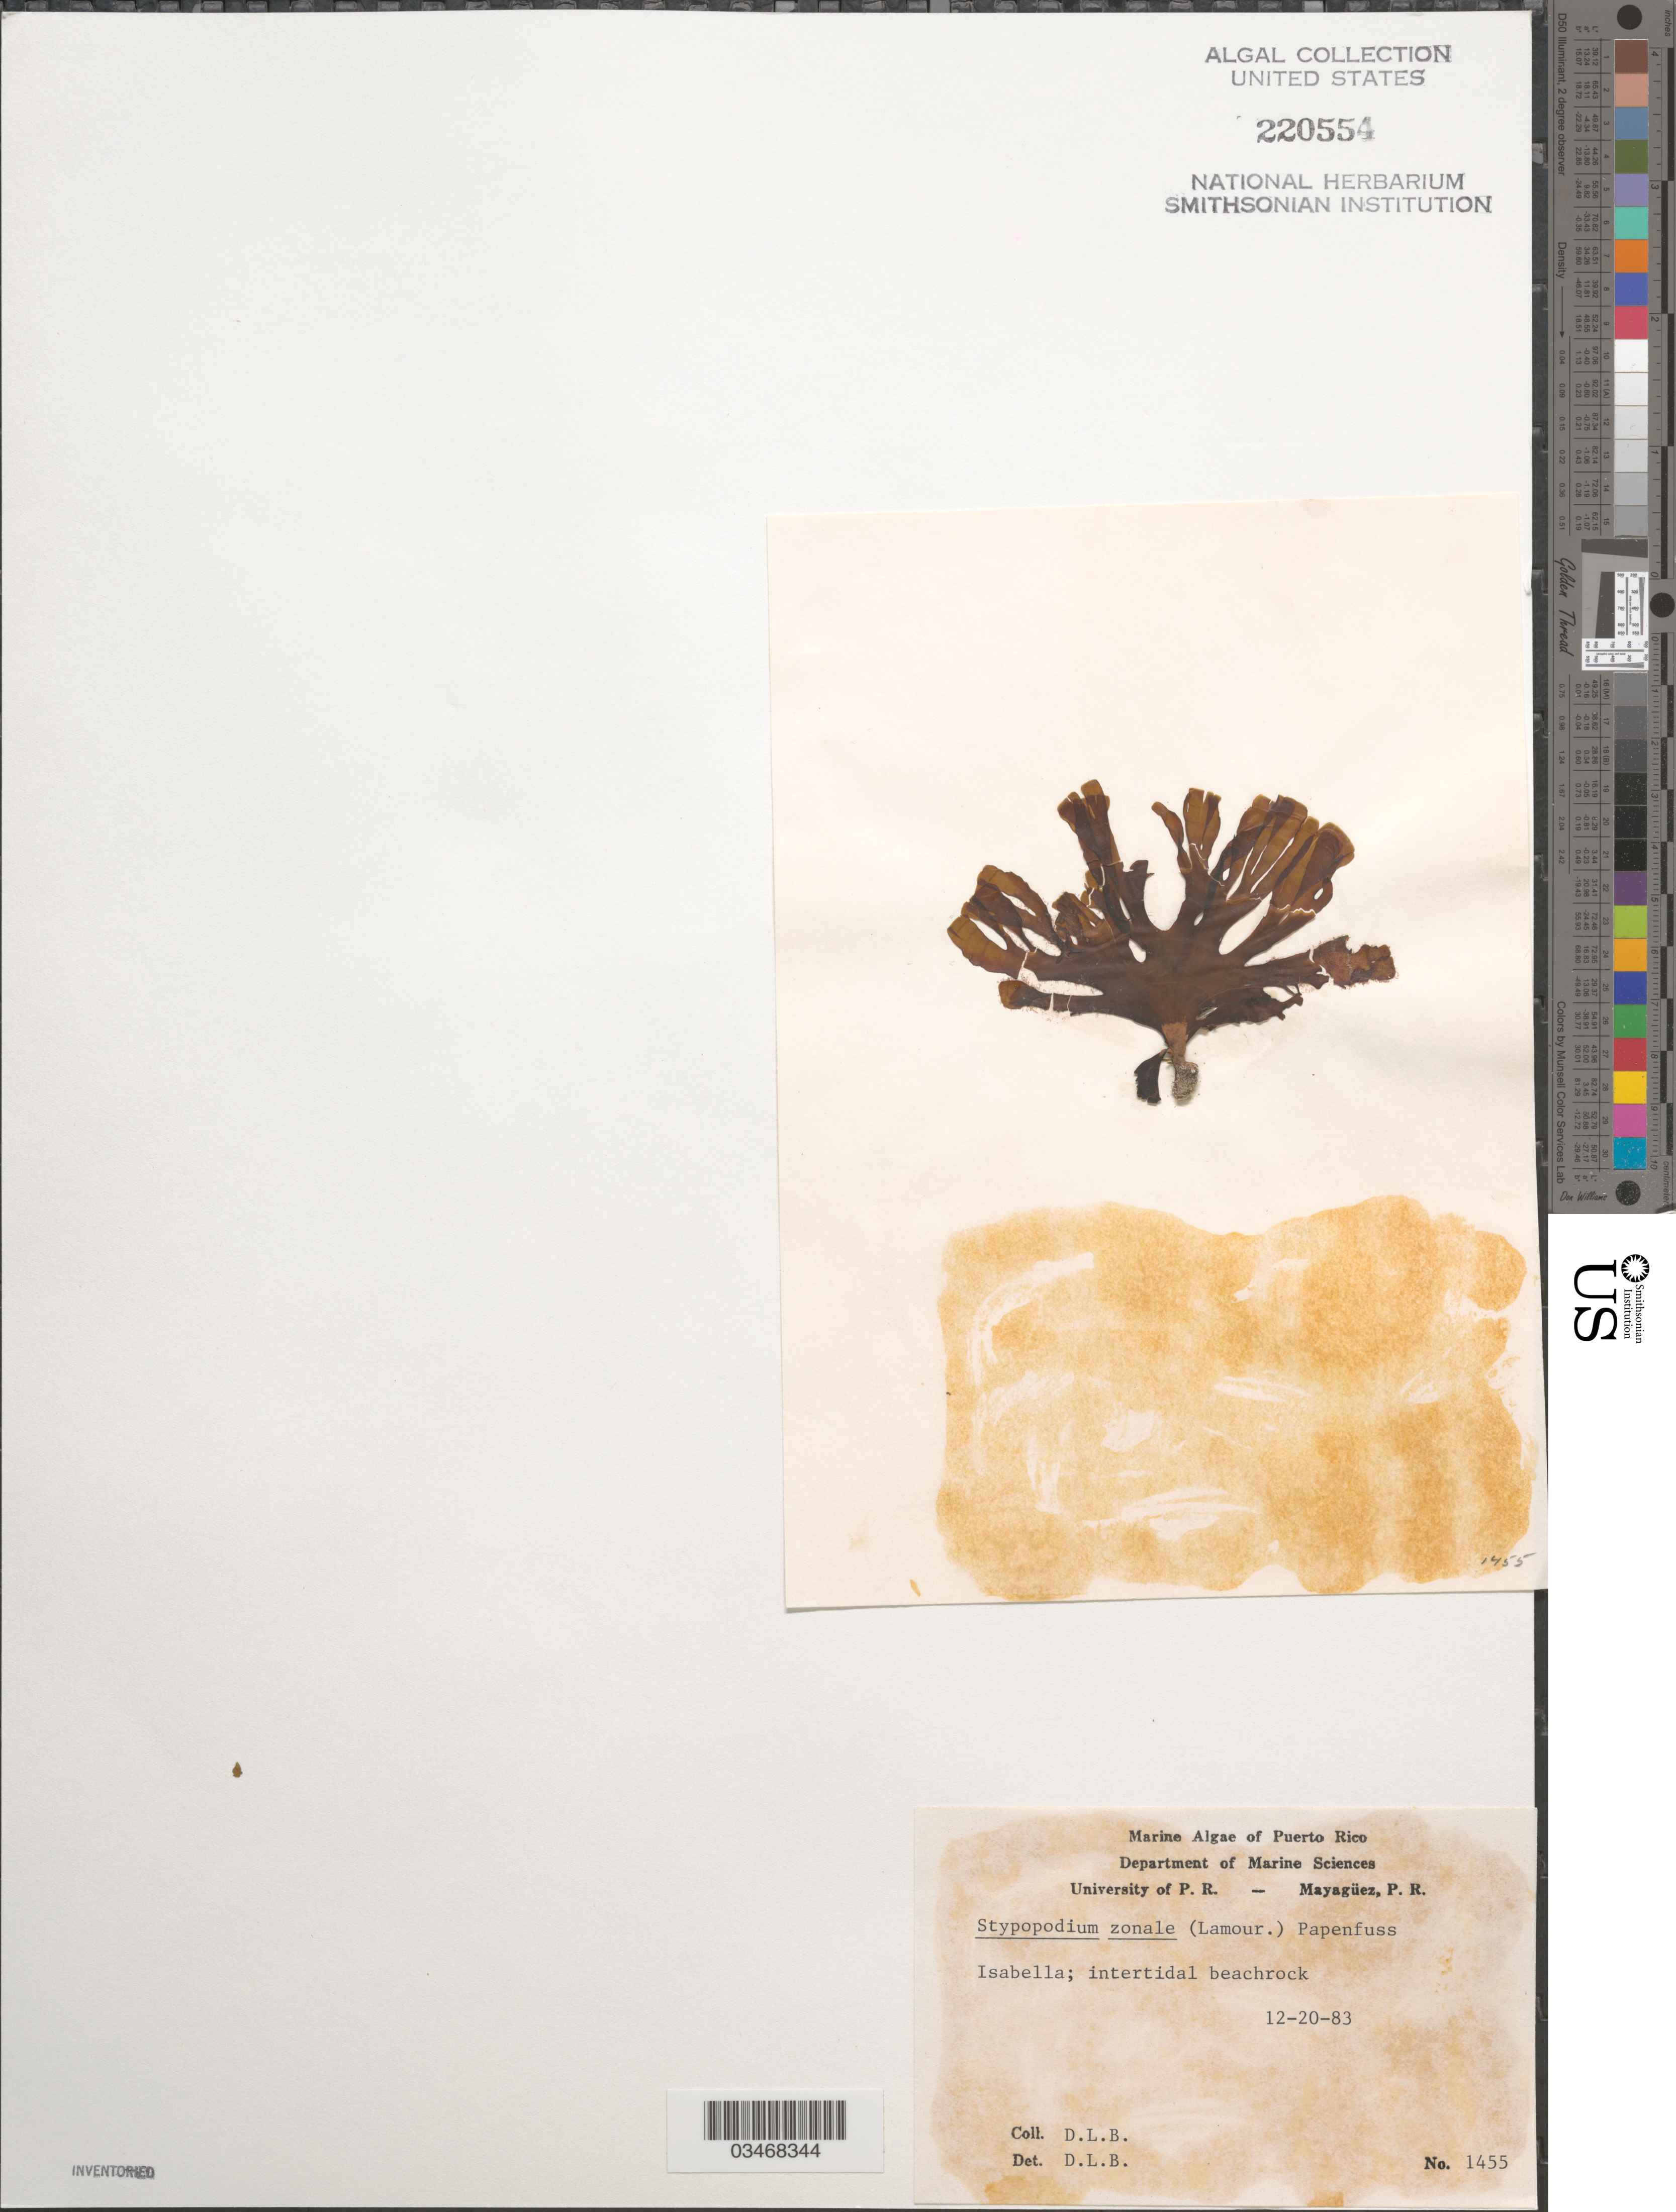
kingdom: Chromista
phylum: Ochrophyta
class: Phaeophyceae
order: Dictyotales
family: Dictyotaceae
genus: Stypopodium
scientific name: Stypopodium zonale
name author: (J.V.Lamouroux) Papenf.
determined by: Ballantine, D. L.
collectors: D.L. Ballantine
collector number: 1455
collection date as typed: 20 Dec 1983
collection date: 1983-12-20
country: Puerto Rico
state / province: Isabela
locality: Isabella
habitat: Intertidal beachrock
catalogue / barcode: US 220554